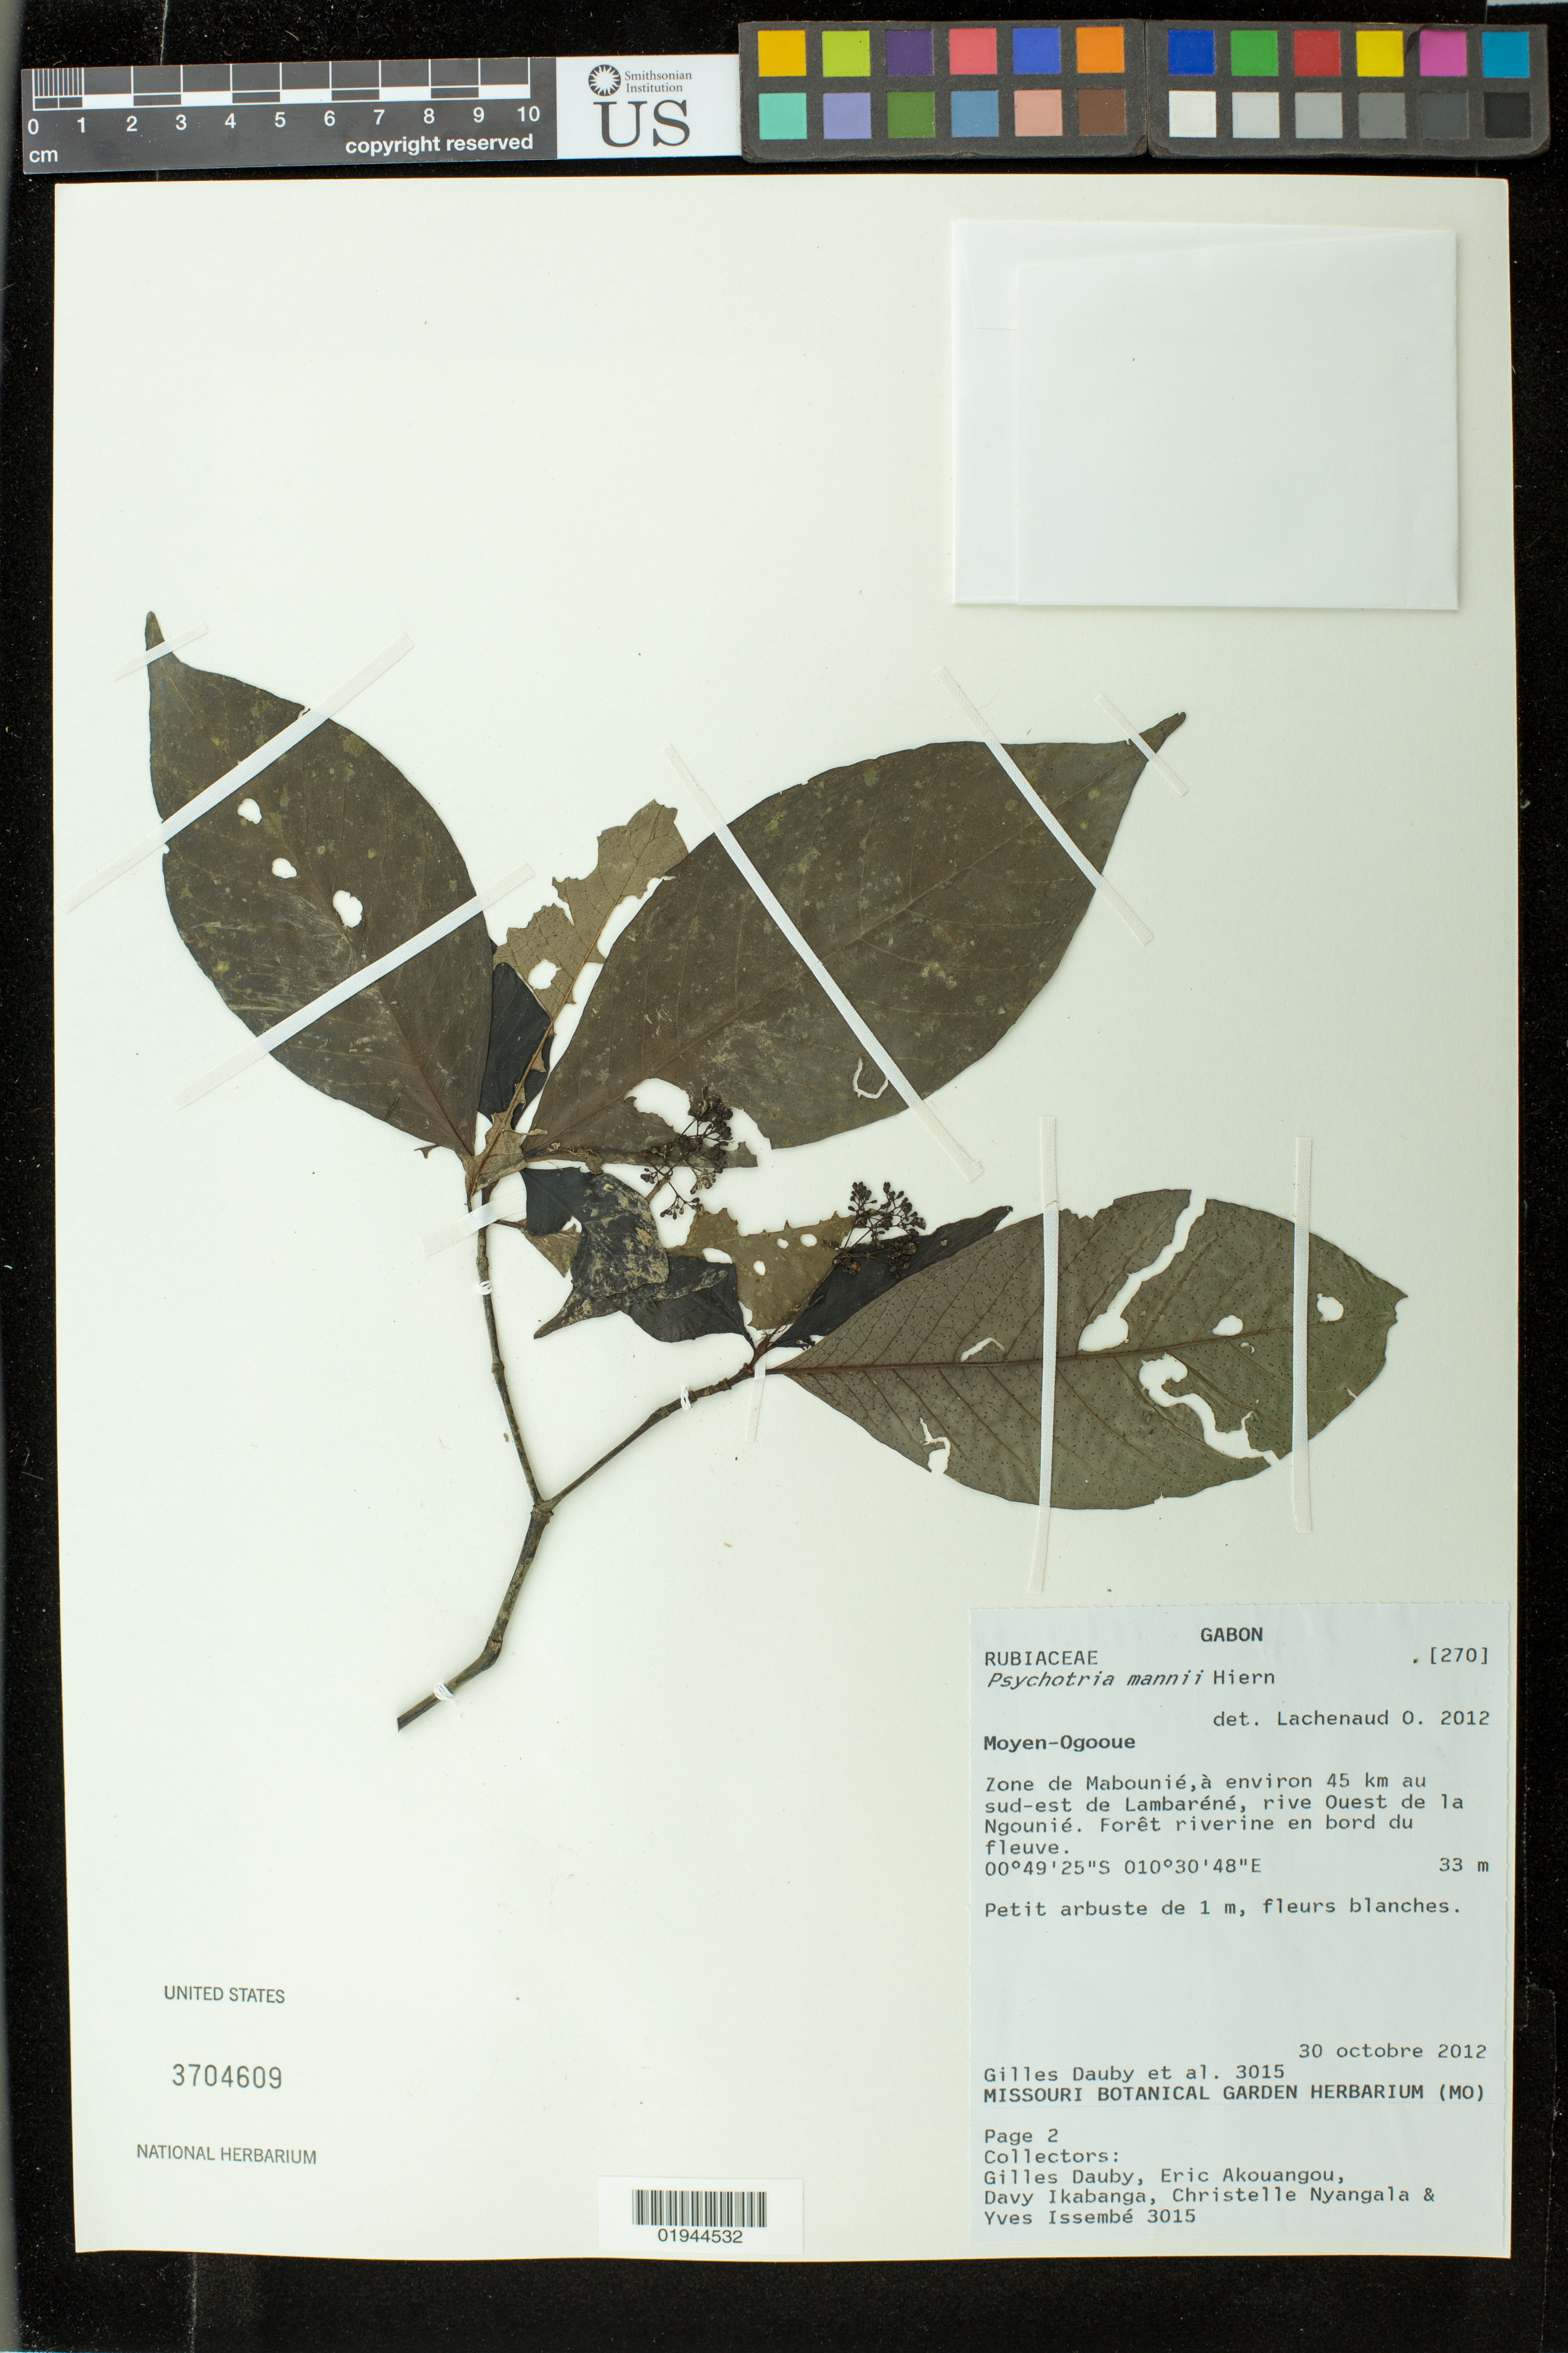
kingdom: Plantae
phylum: Tracheophyta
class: Magnoliopsida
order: Gentianales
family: Rubiaceae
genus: Psychotria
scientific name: Psychotria mannii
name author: Hiern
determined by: Lachenaud, O.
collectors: G. Dauby, E. Akouangou, D. Ikabanga & Y. Issembé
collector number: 3015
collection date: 2012-10-30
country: Gabon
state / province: Moyen-Ogooué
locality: Zone de Mabounie, a environ 45 km au sud-est de Lambarene, rive est de la Ngounie.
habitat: foret riverine en bord du fleuve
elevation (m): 33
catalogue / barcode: US 3704609